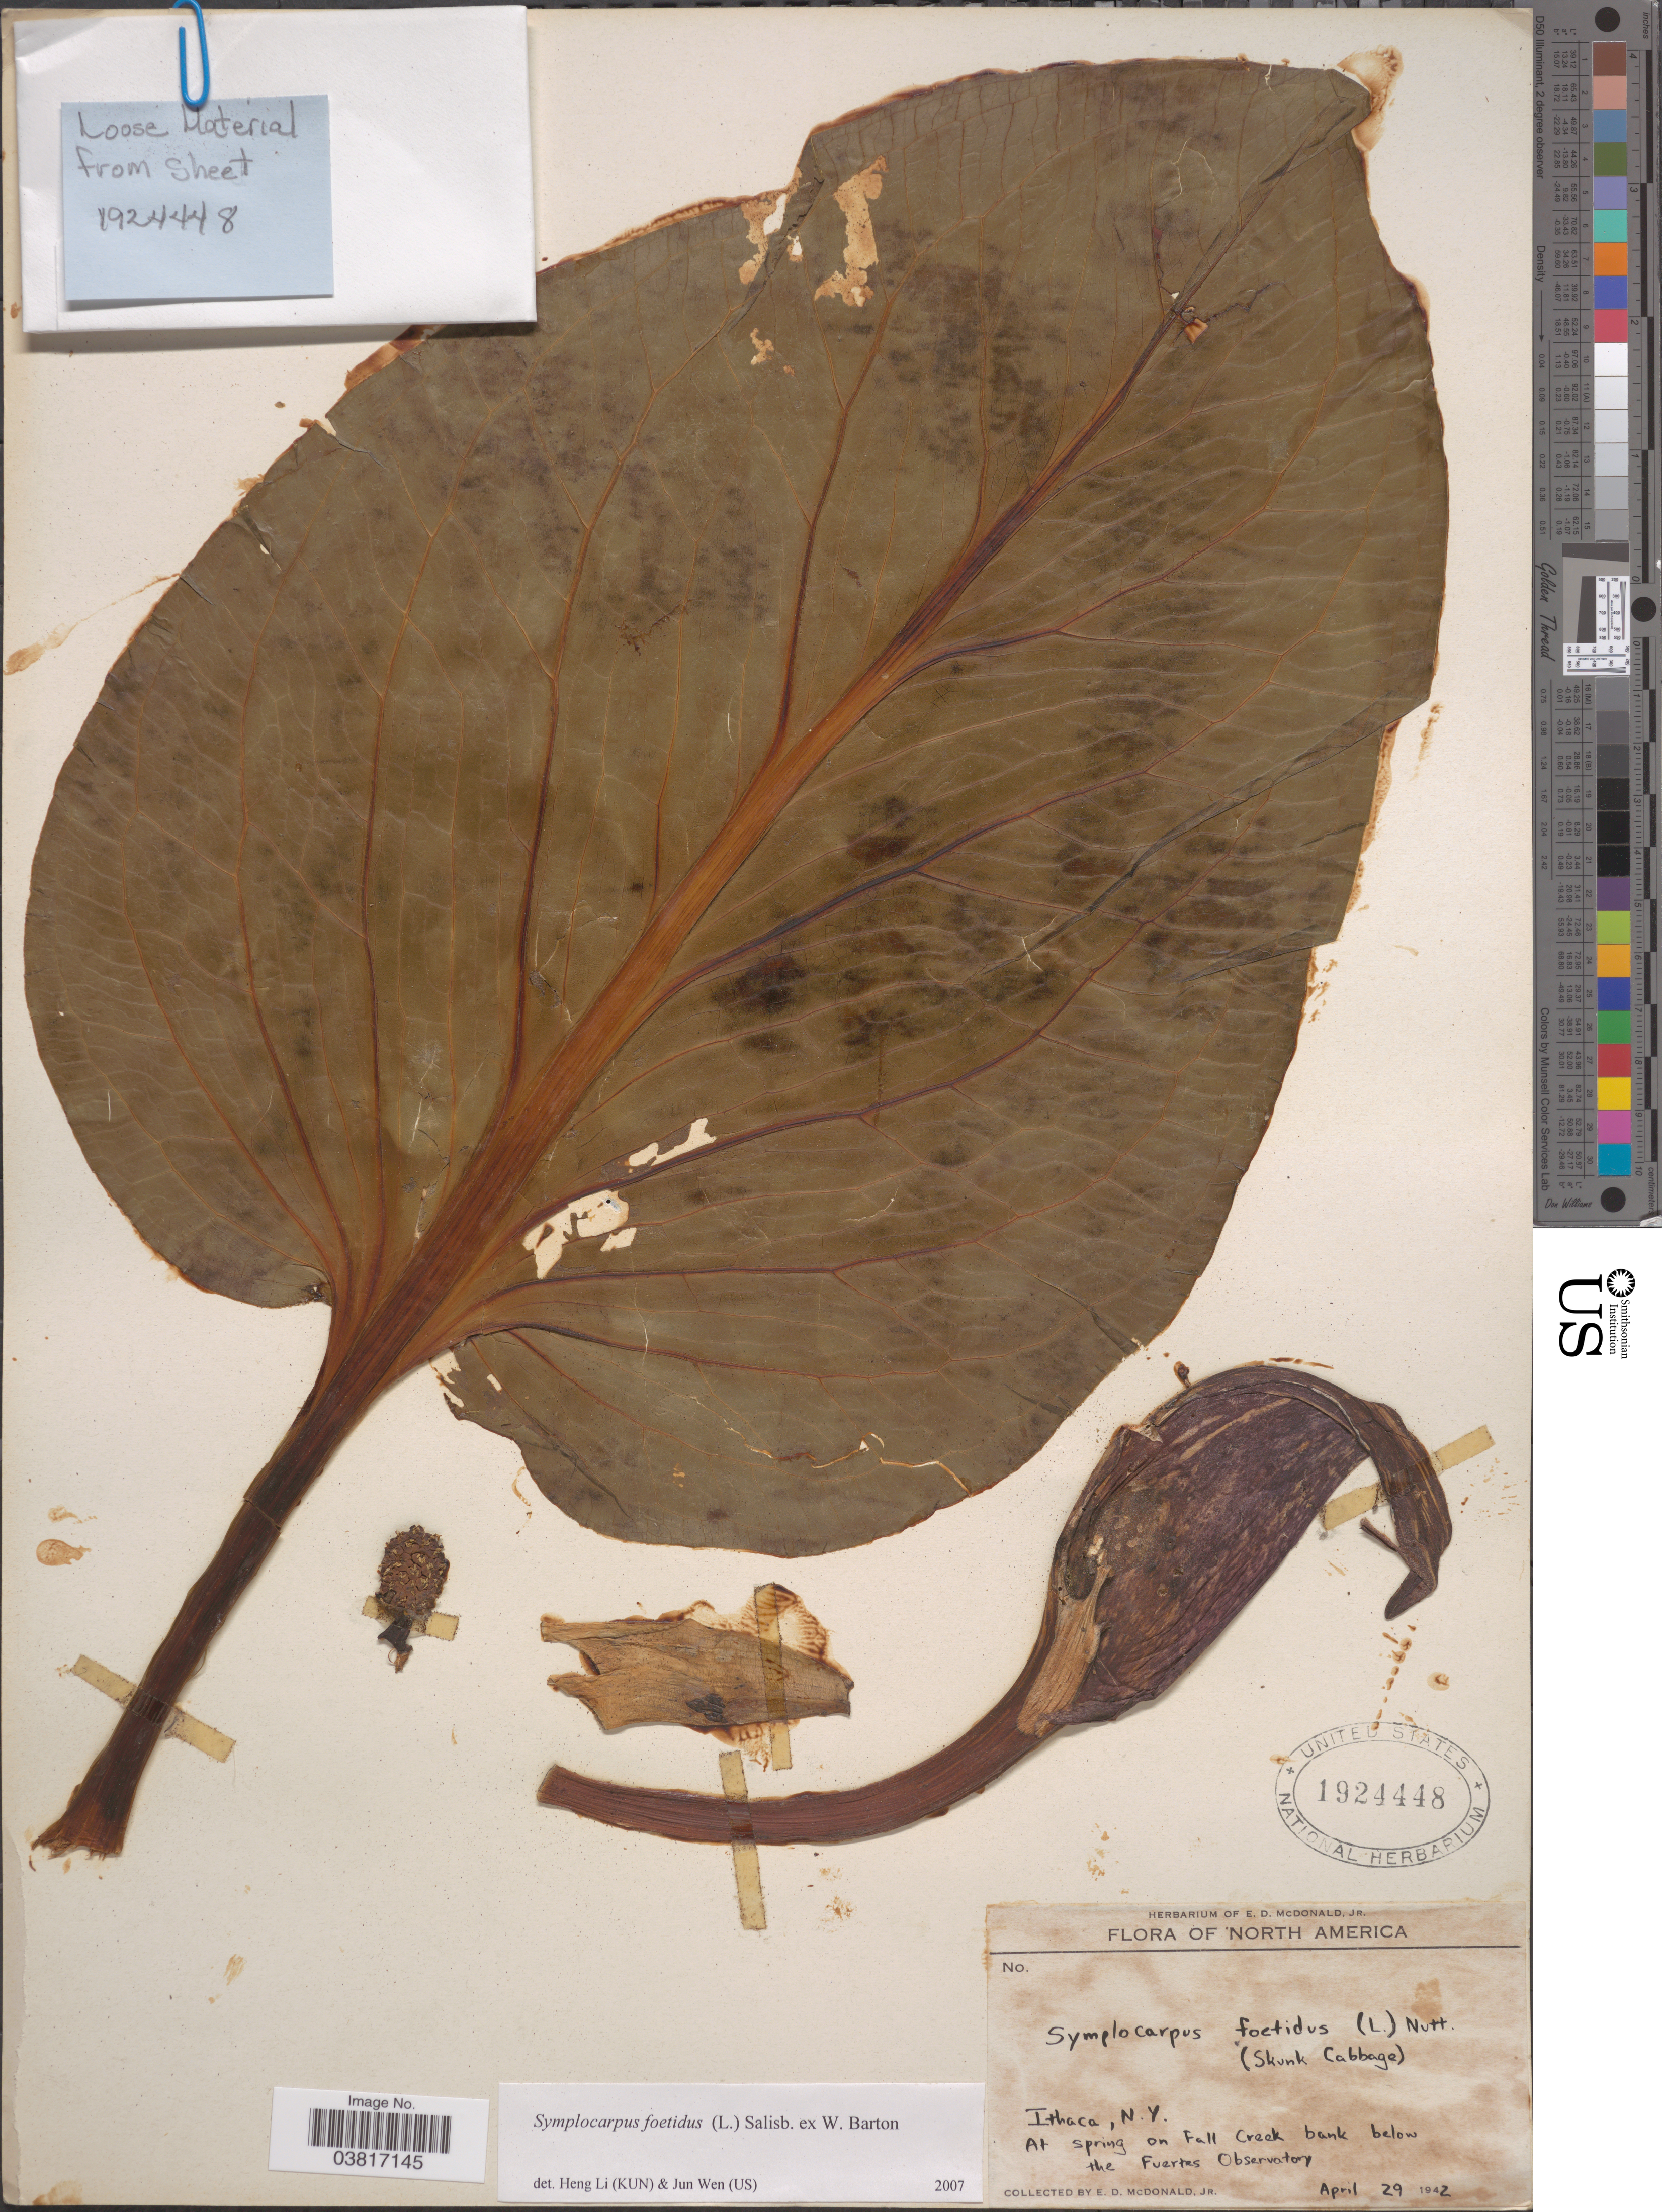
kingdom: Plantae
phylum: Tracheophyta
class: Liliopsida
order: Alismatales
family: Araceae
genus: Symplocarpus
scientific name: Symplocarpus foetidus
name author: (L.) W. Salisb. ex W.P.C. Barton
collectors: E. D. McDonald Jr.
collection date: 1942-04-29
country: United States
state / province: New York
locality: Ithaca. At spring on Fall Creek bank below the Fuertes Observatory.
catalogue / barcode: US 1924448